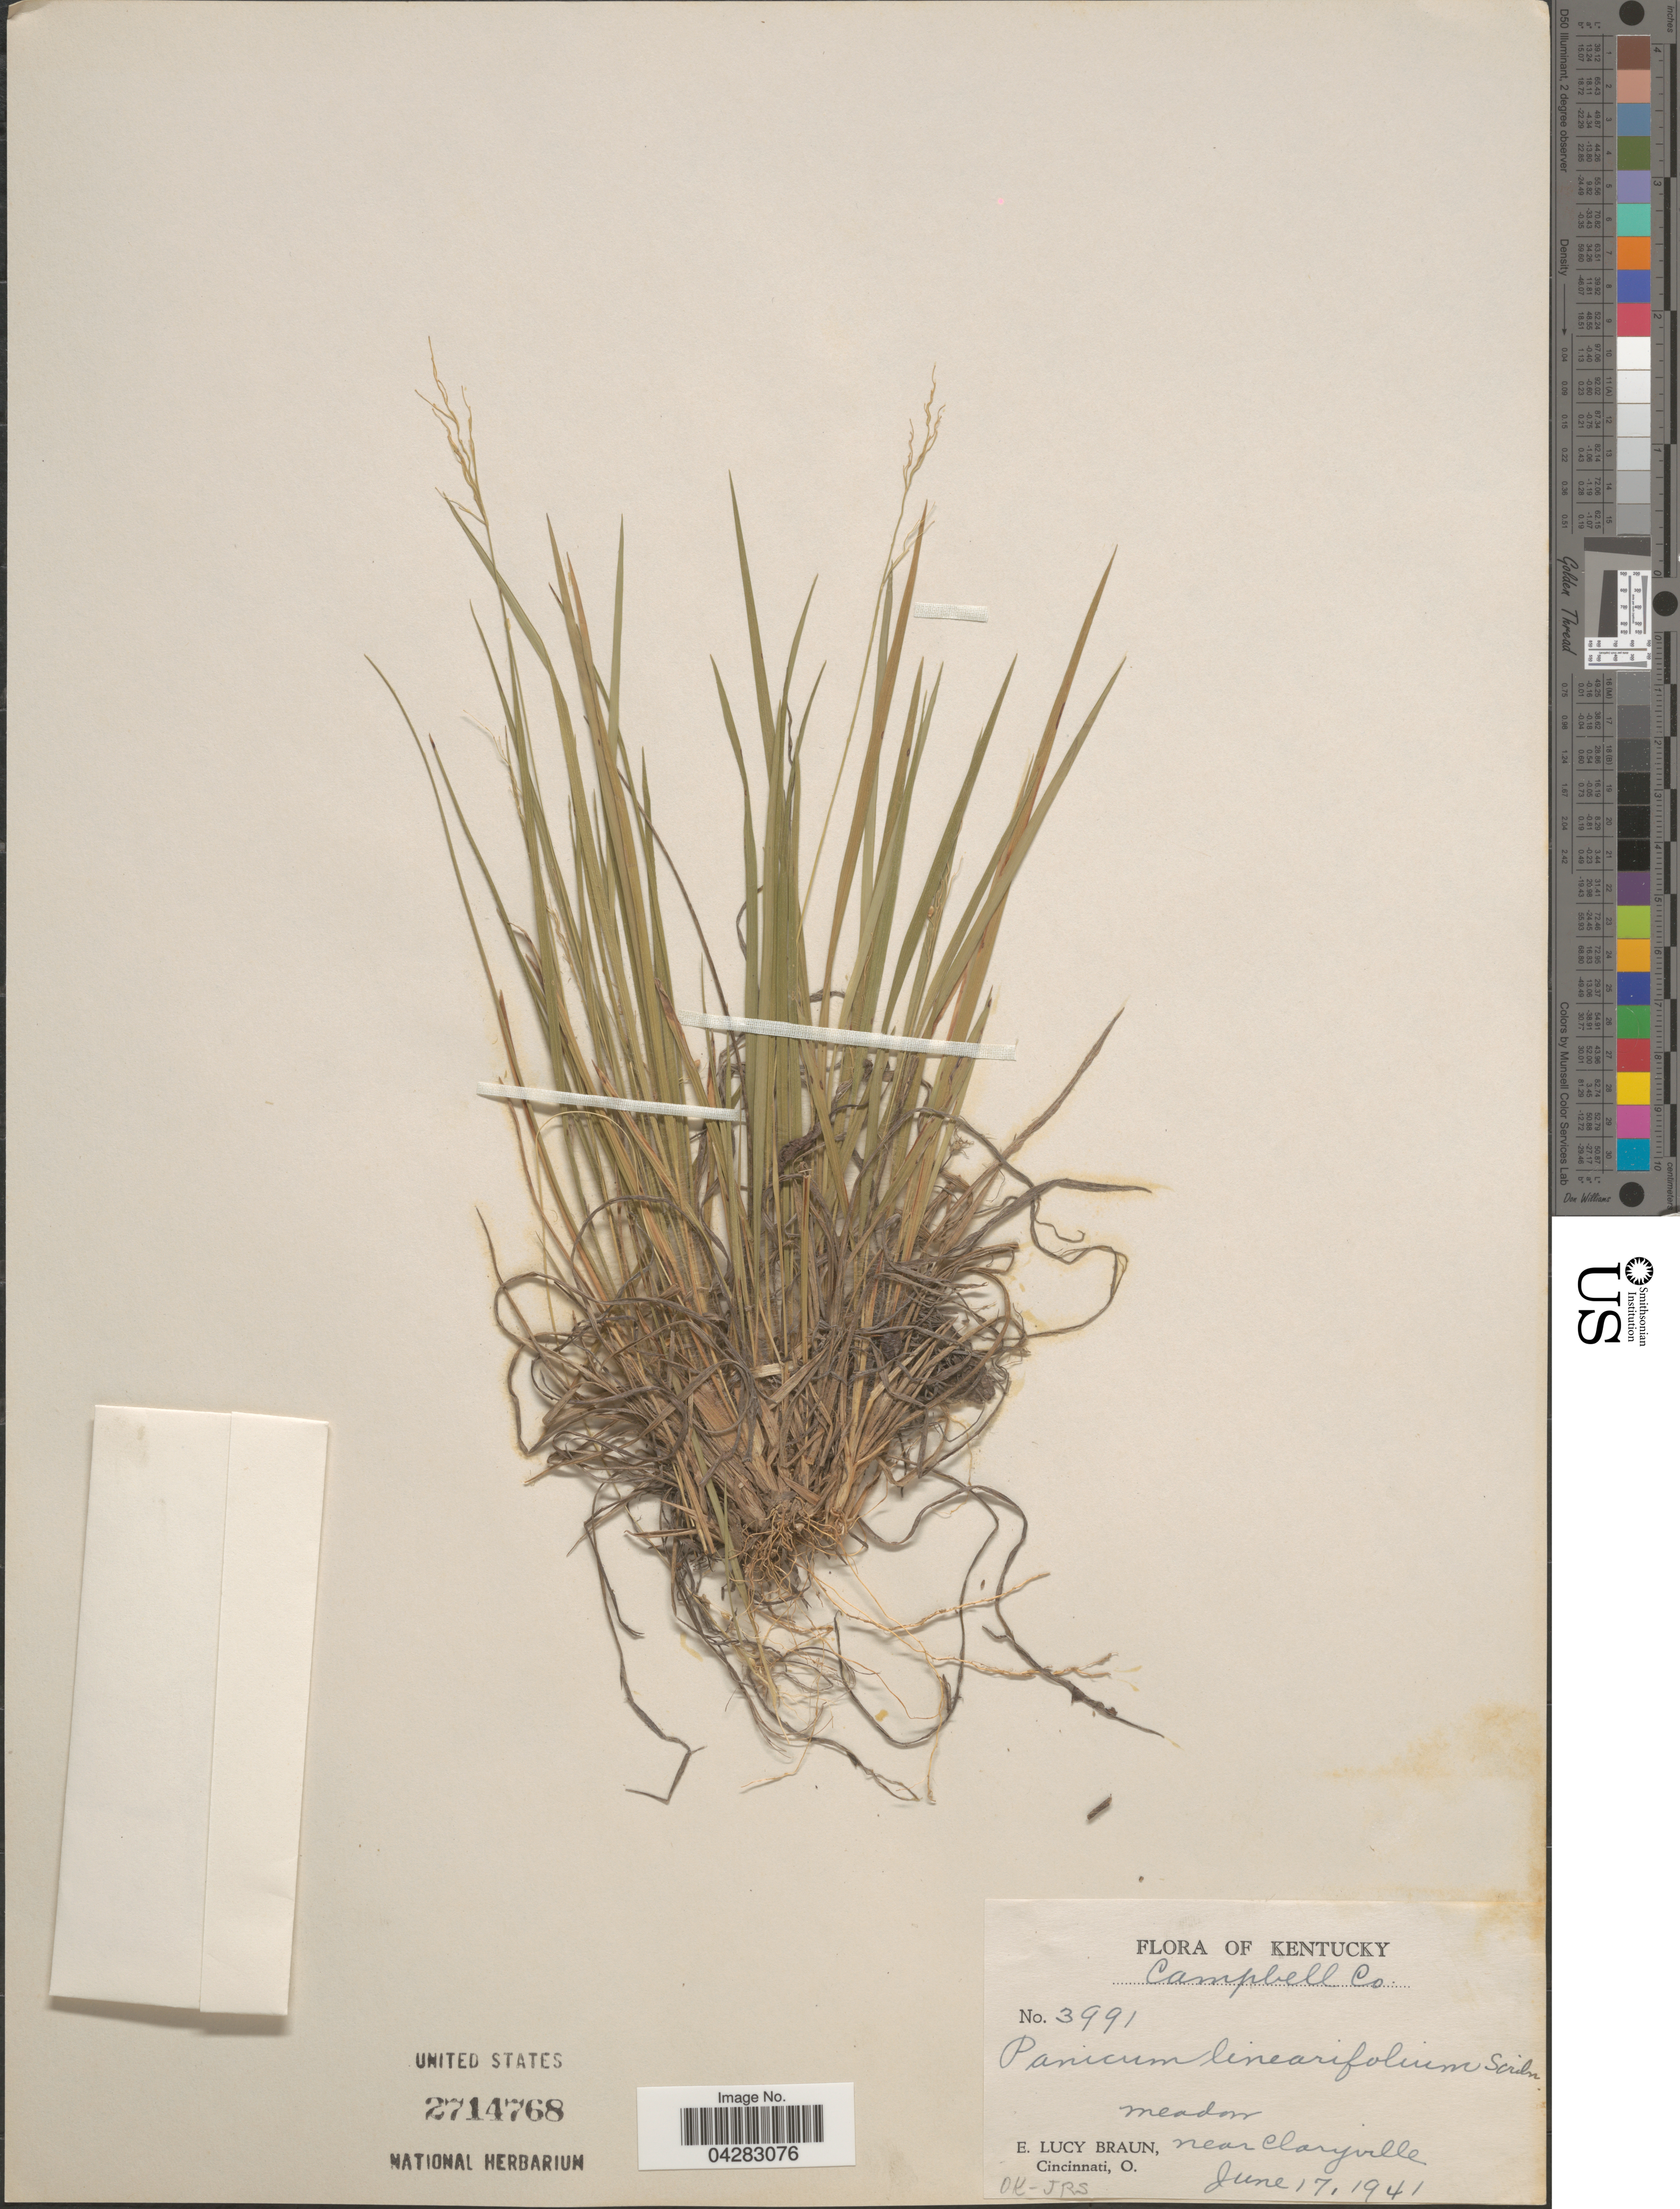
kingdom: Plantae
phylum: Tracheophyta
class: Liliopsida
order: Poales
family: Poaceae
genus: Dichanthelium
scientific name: Dichanthelium linearifolium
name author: (Scribn.) Gould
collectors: E. L. Braun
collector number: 3991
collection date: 1941-06-17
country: United States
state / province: Kentucky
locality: Campbell Co. Meadow near Claryville.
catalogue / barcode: US 2714768